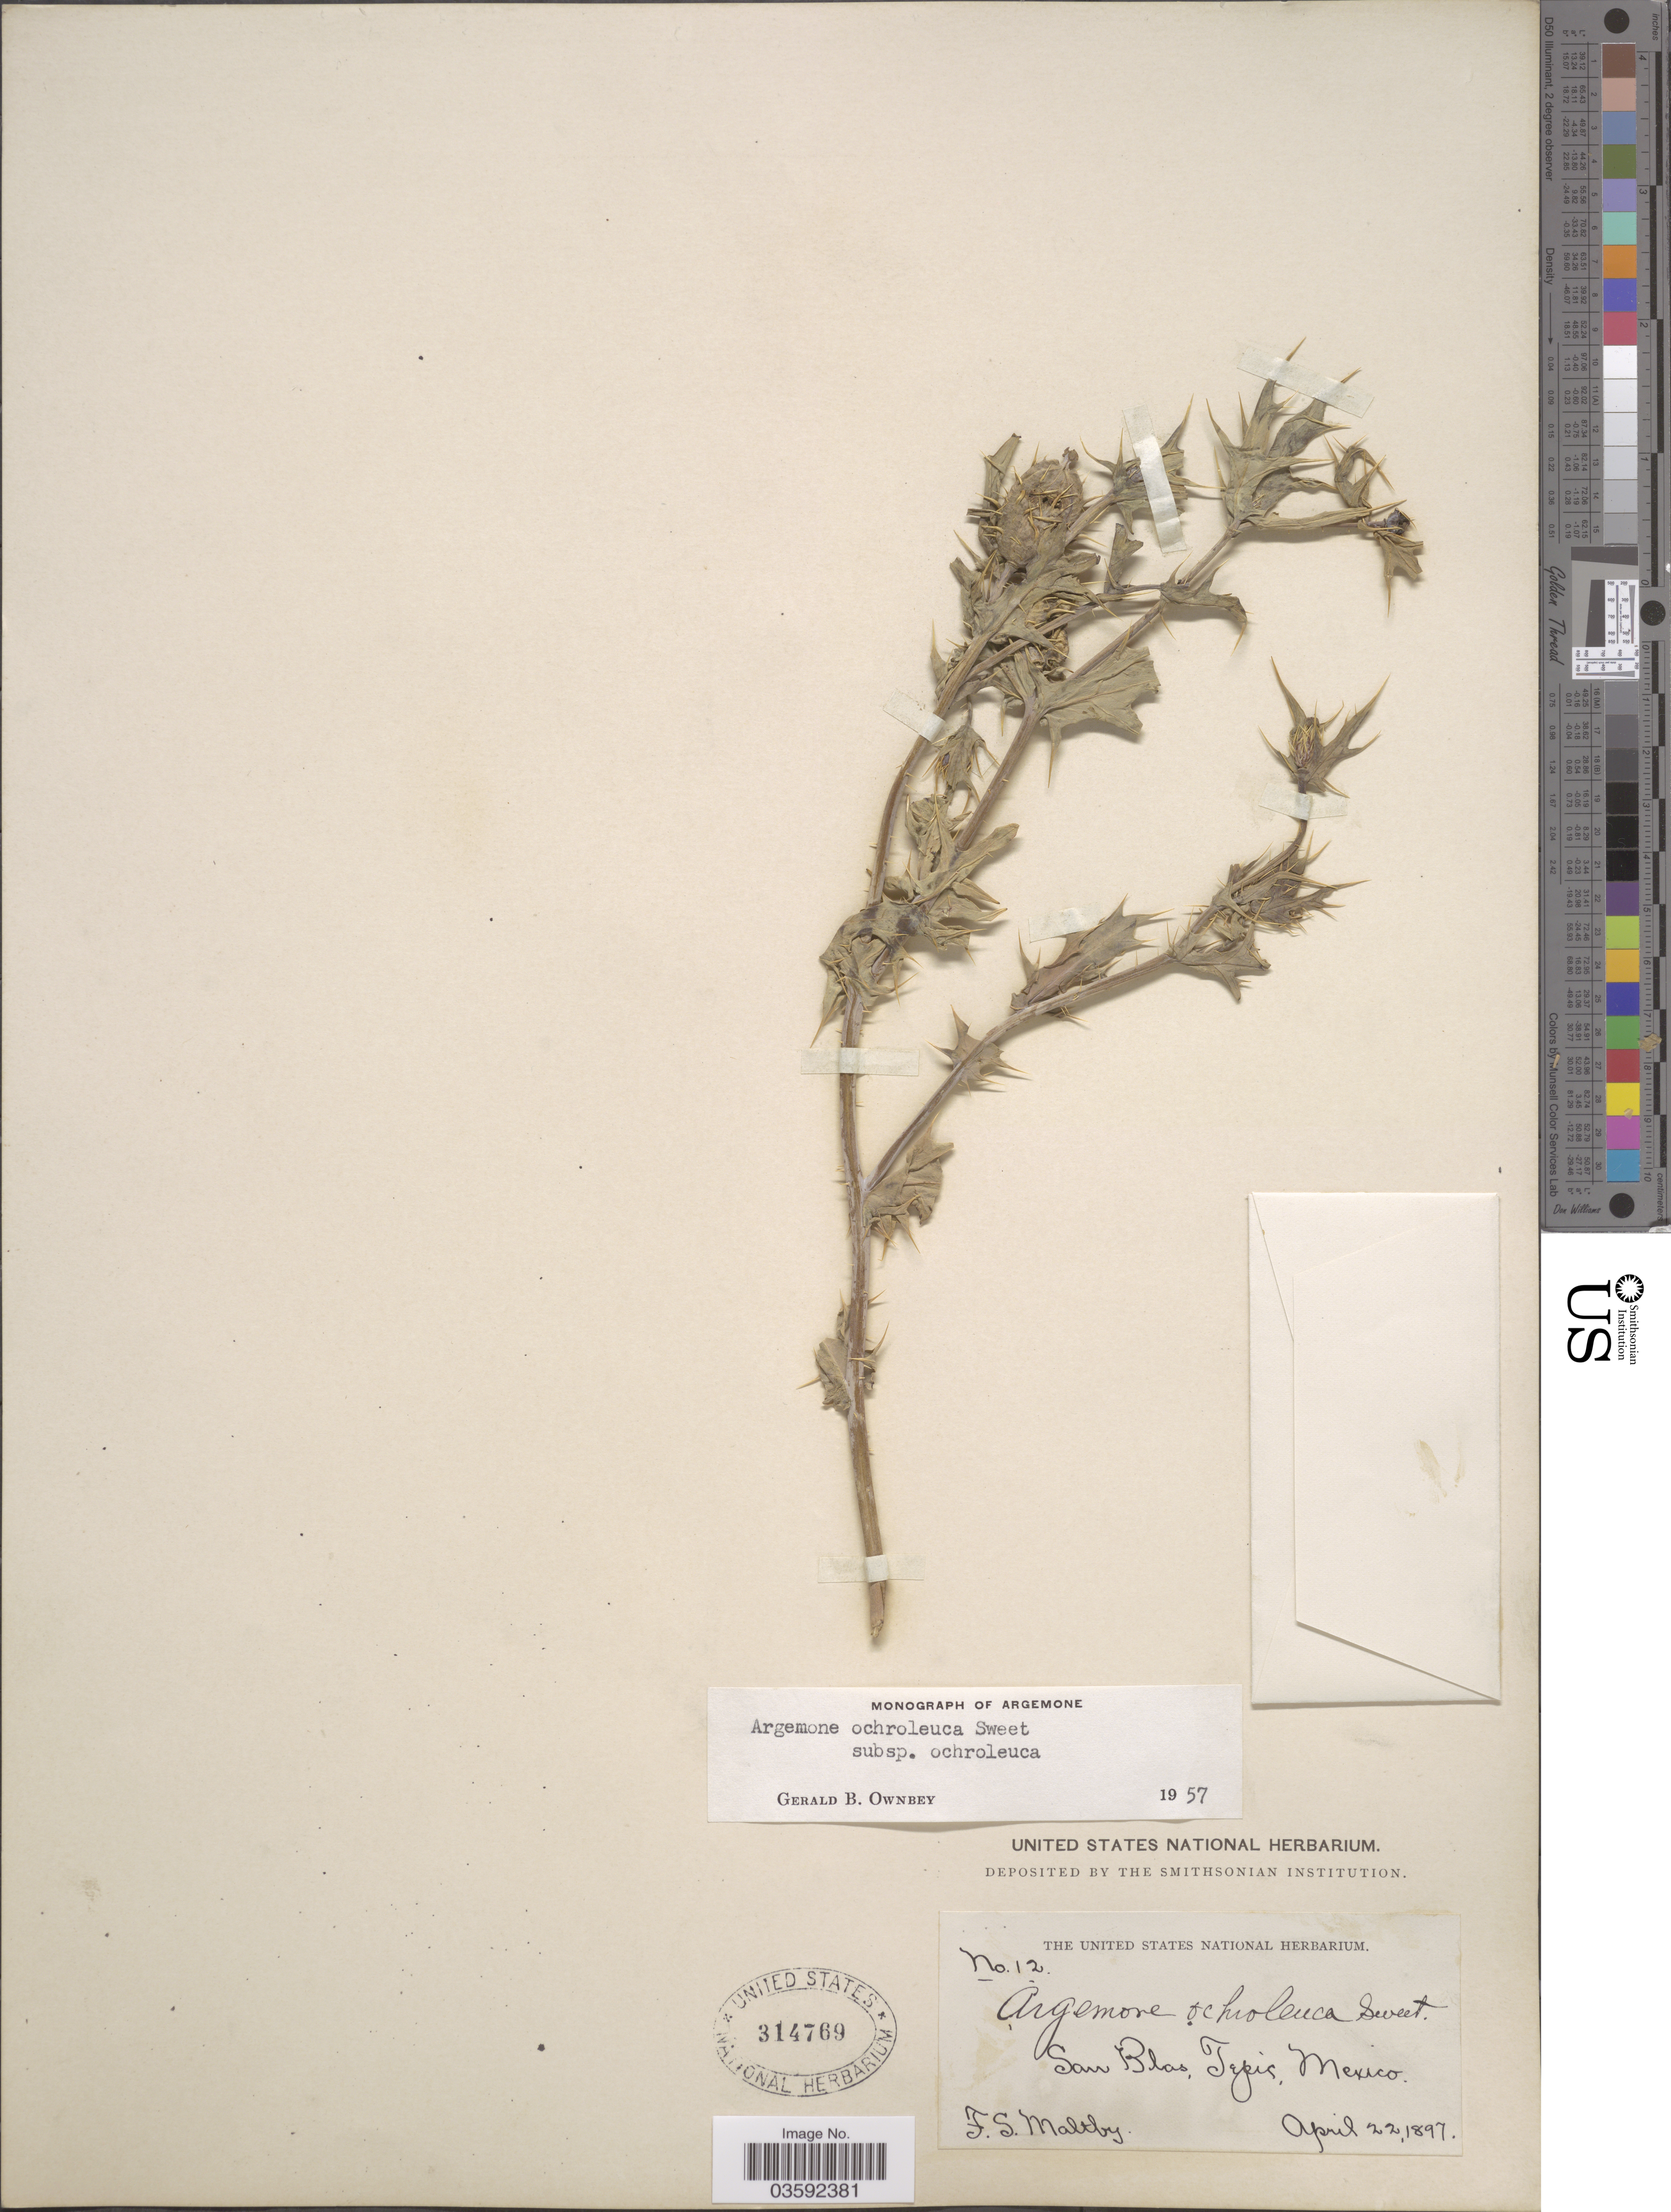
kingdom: Plantae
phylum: Tracheophyta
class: Magnoliopsida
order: Ranunculales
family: Papaveraceae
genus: Argemone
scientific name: Argemone ochroleuca subsp. ochroleuca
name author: Sweet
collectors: F. S. Maltby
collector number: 12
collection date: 1897-04-22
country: Mexico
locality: San Blas, Tepic.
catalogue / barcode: US 314769